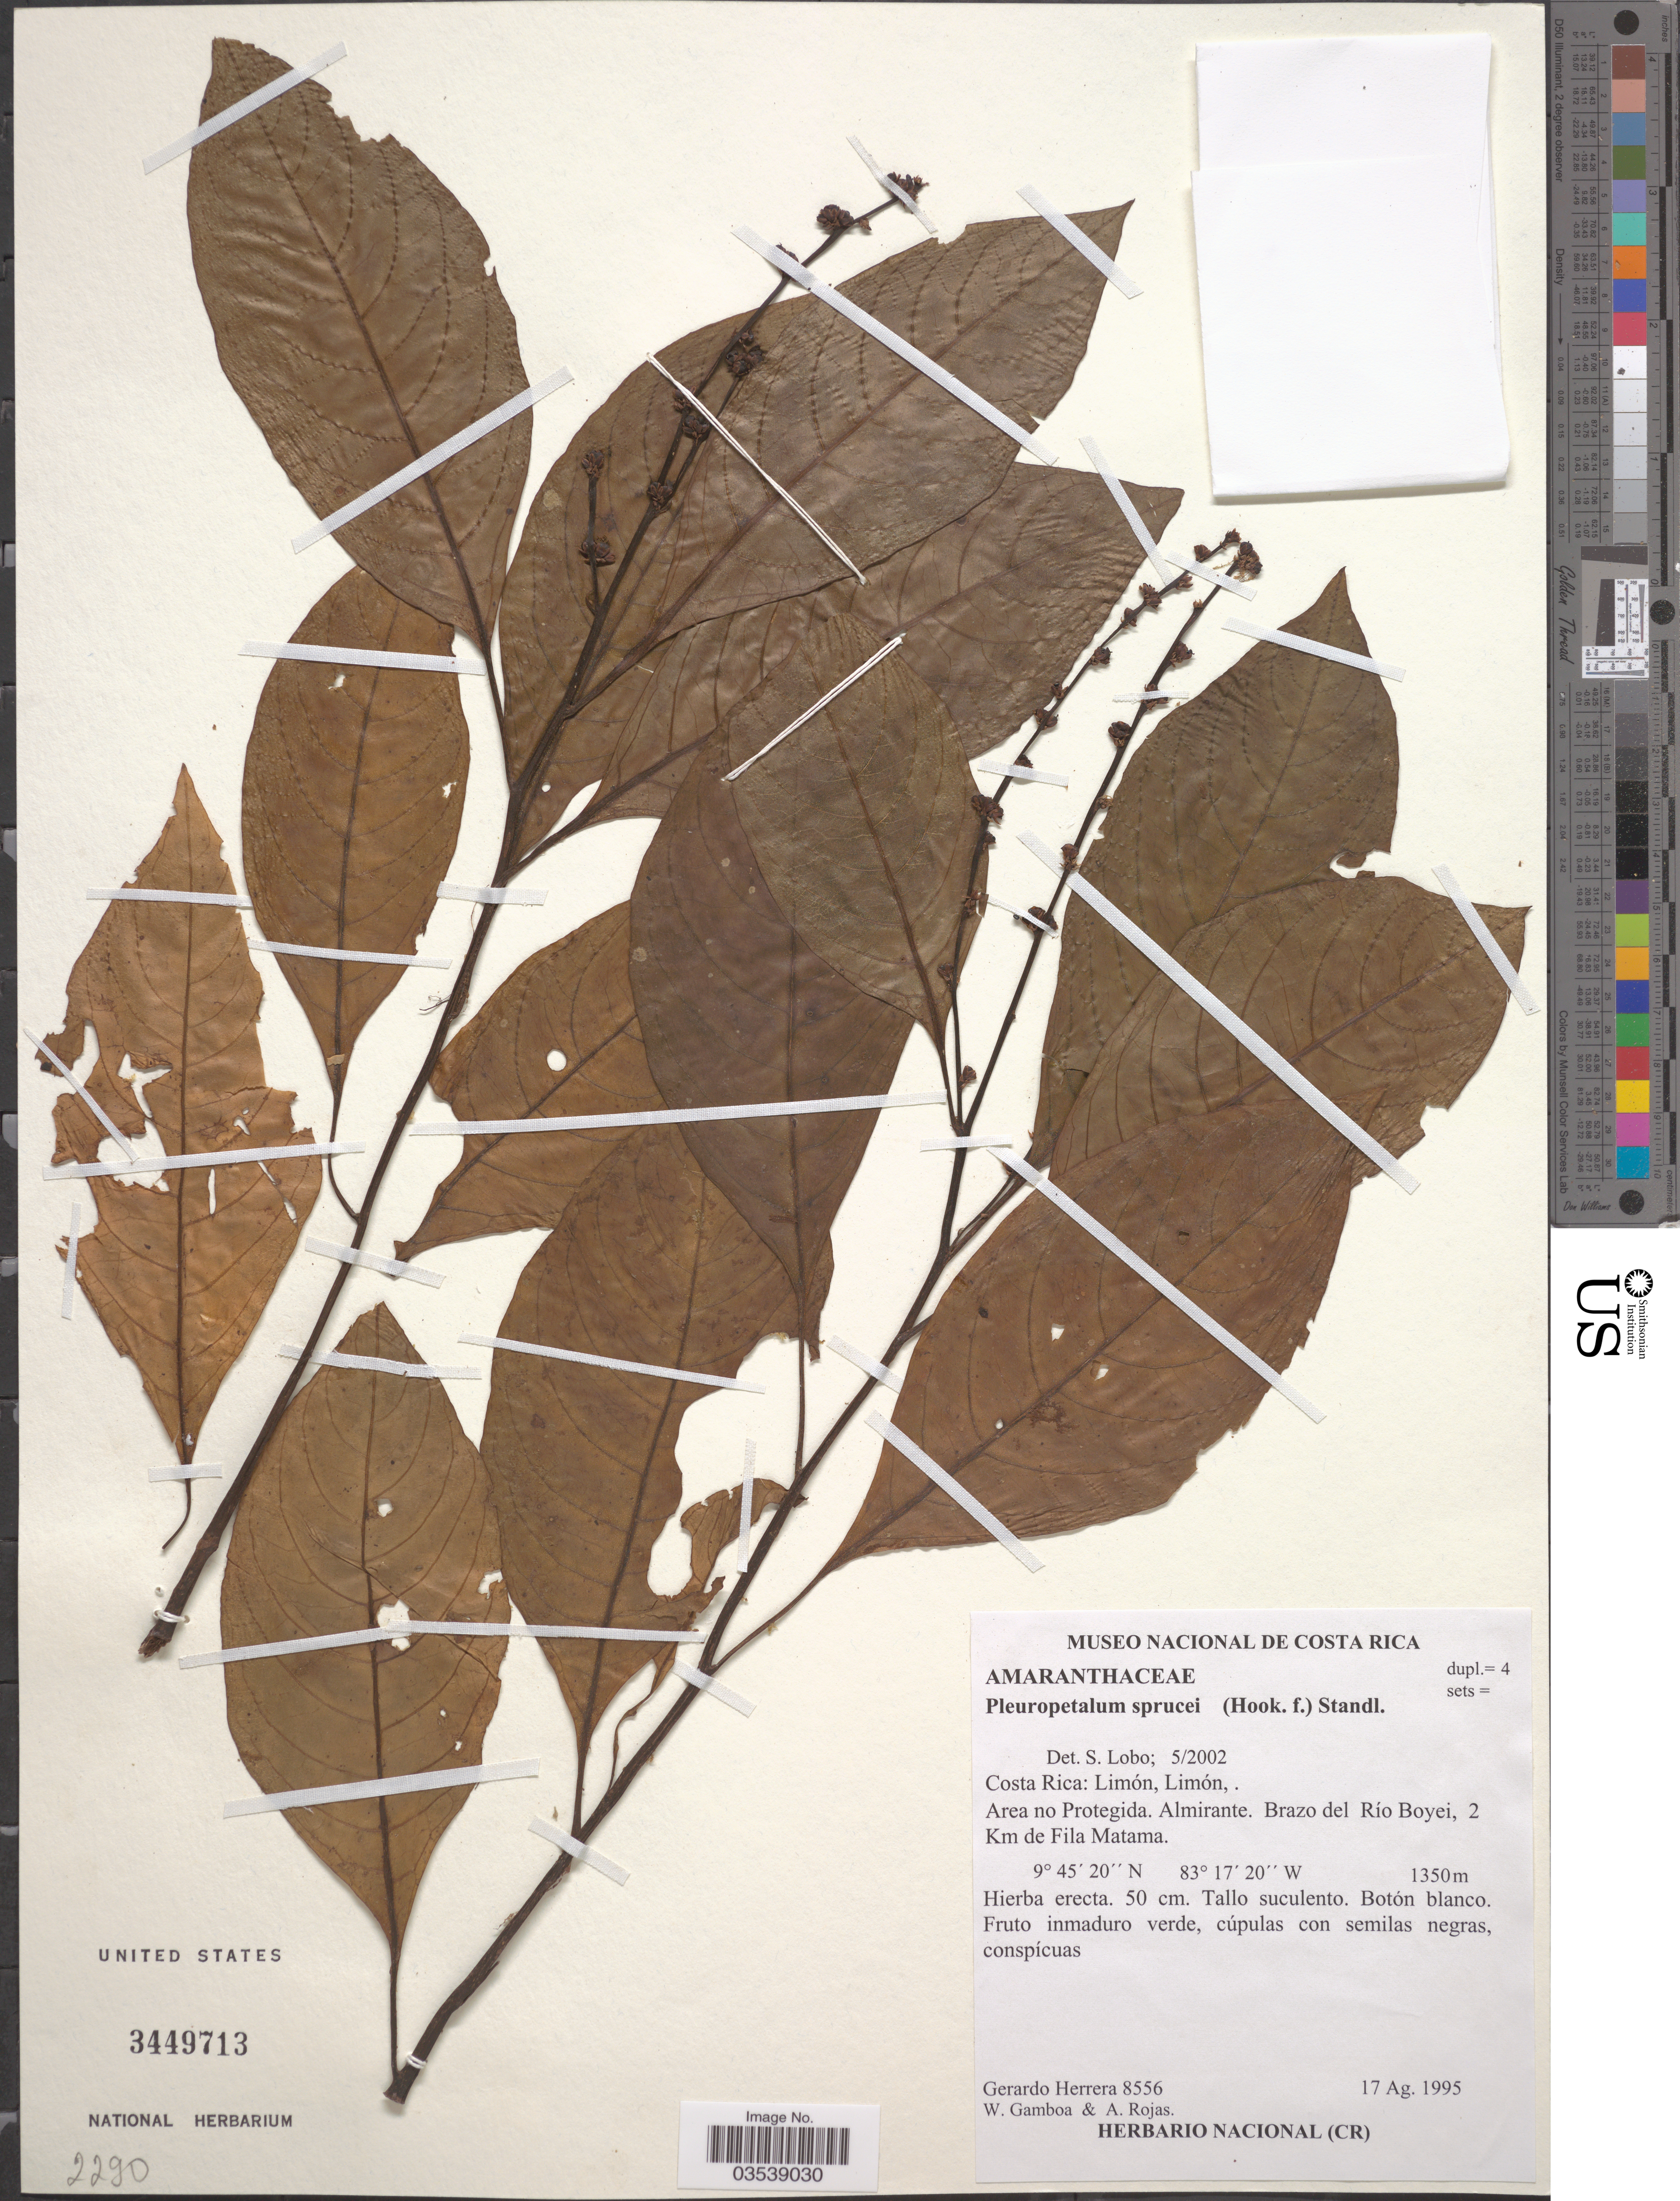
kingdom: Plantae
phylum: Tracheophyta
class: Magnoliopsida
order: Caryophyllales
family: Amaranthaceae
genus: Pleuropetalum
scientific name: Pleuropetalum sprucei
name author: (Hook. f.) Standl.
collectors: G. Herrera, W. Gamboa & A. Rojas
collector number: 8556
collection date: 1995-08-17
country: Costa Rica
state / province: Limón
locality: Limón. Area no Protegida. Almirante. Brazo del Río Boyei, 2 Km de Fila Matama.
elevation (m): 1350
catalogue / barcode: US 3449713